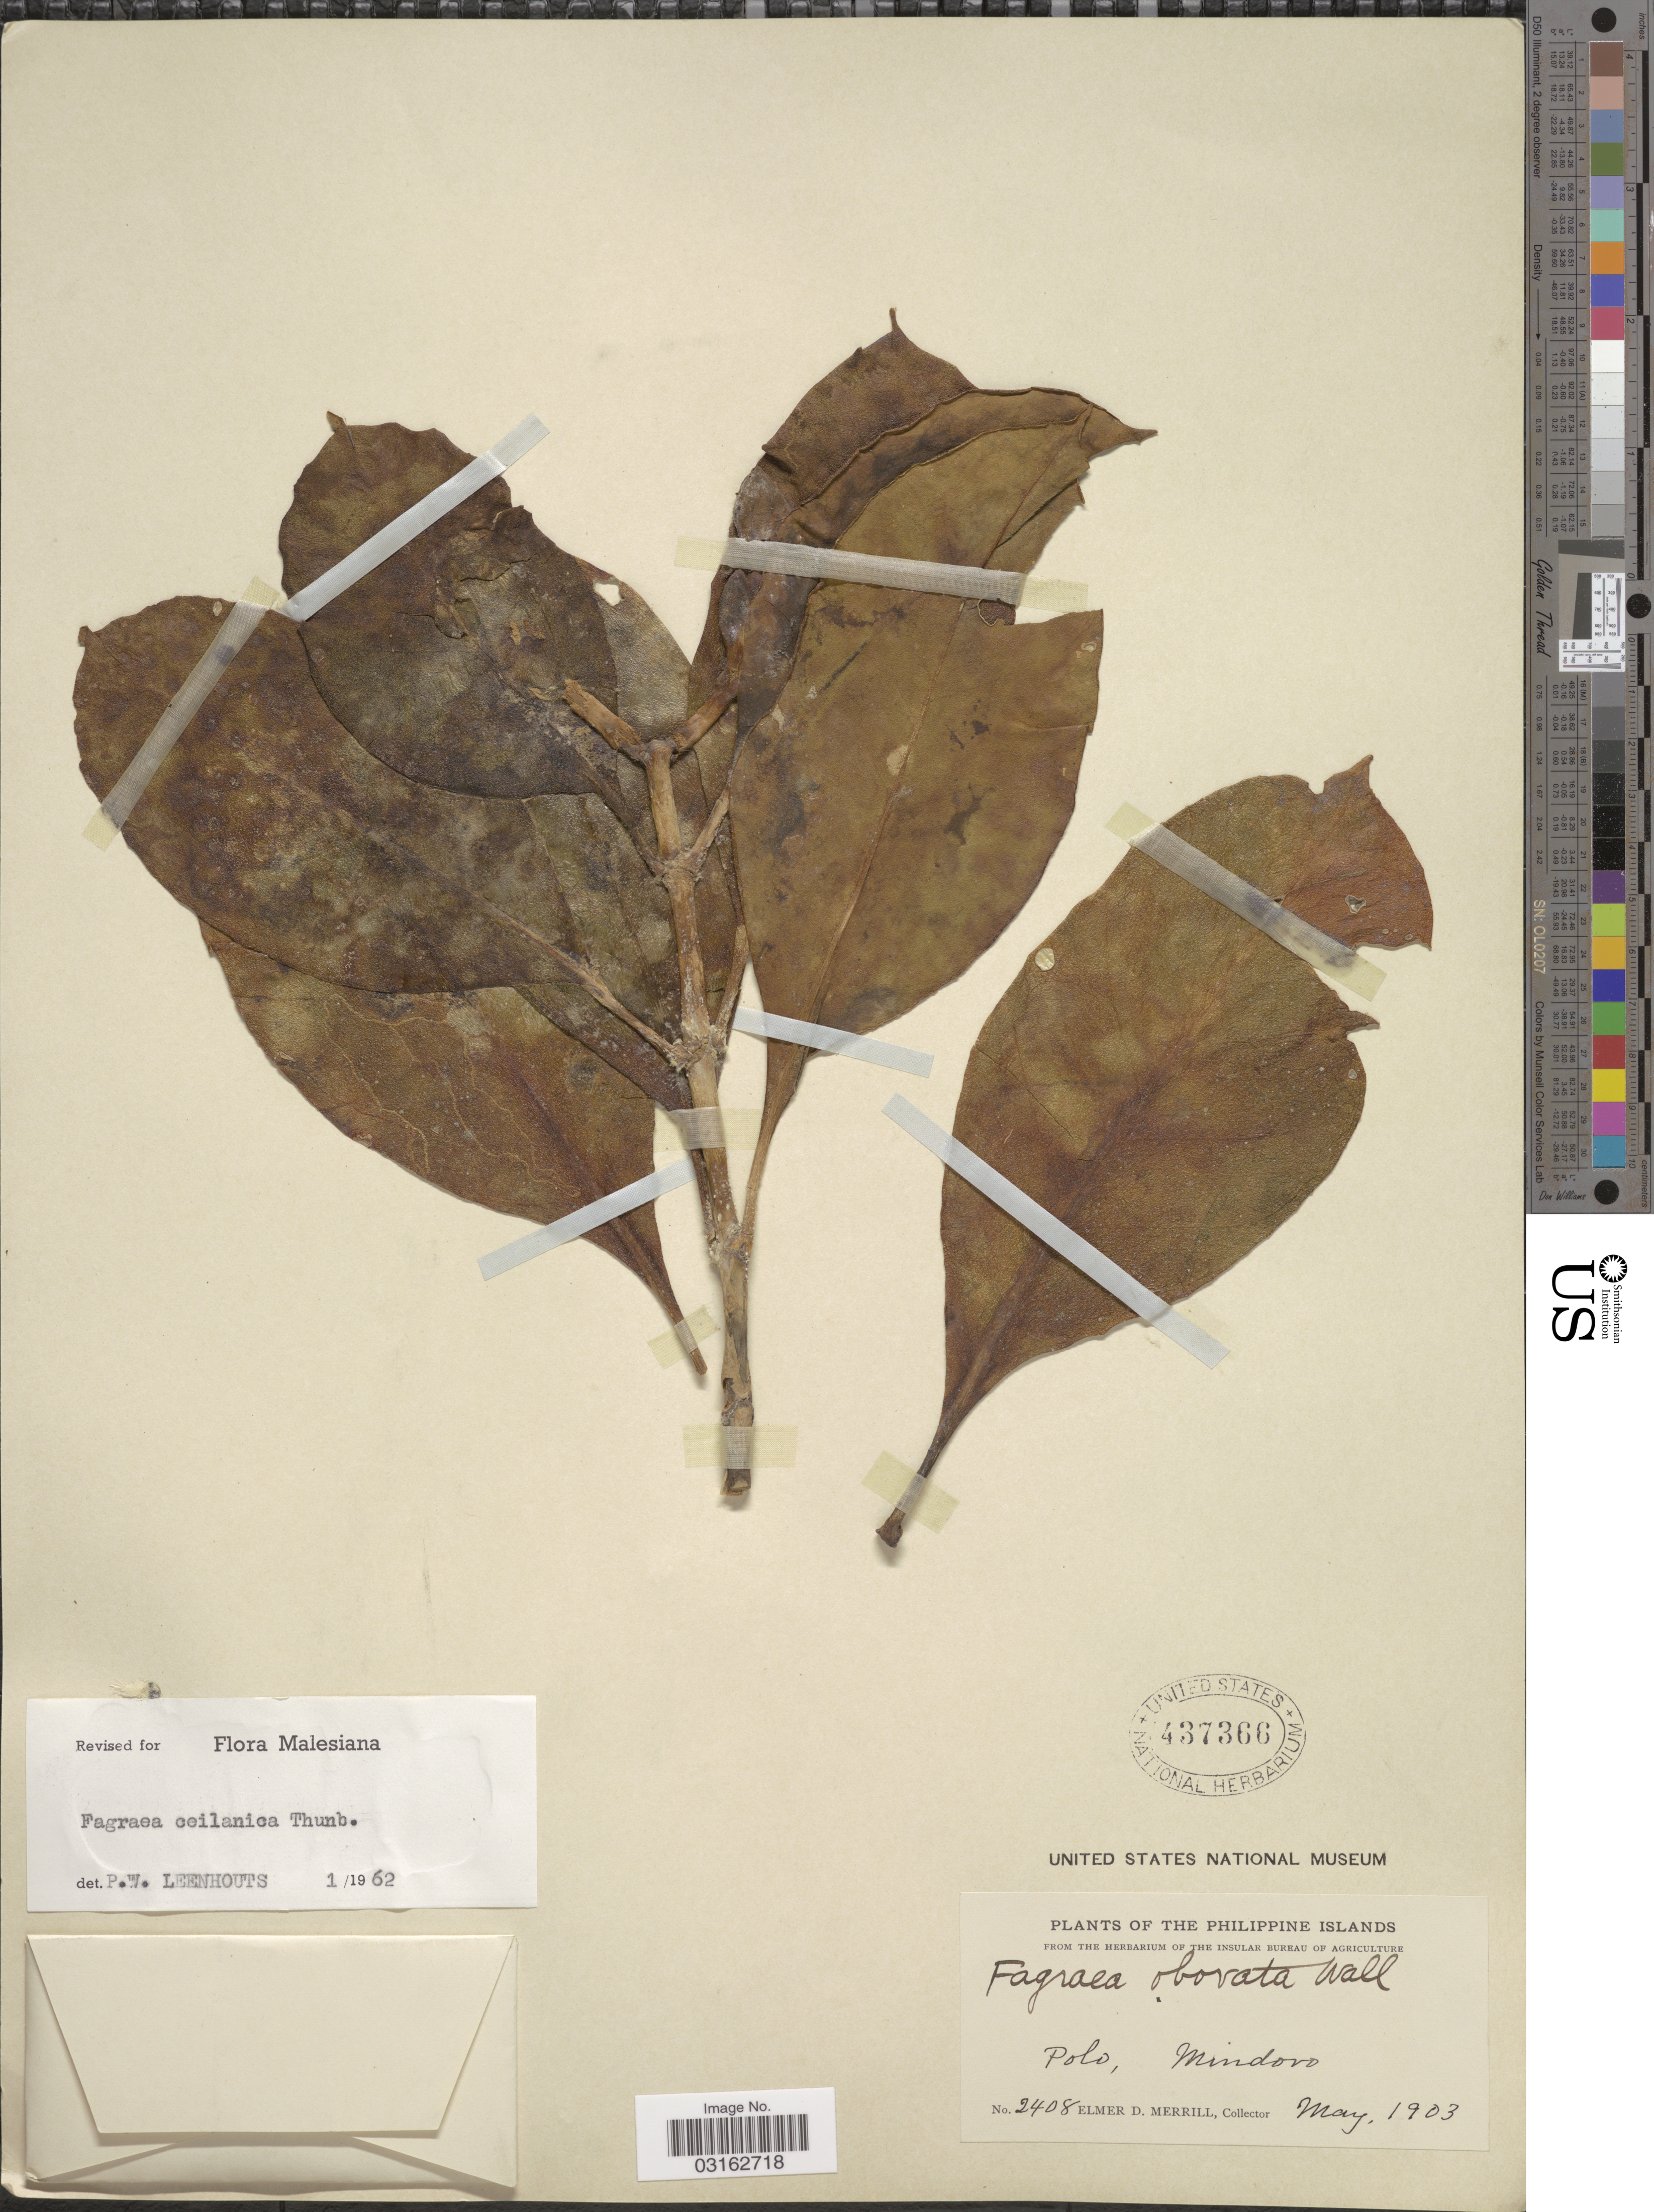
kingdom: Plantae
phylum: Tracheophyta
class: Magnoliopsida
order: Gentianales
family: Gentianaceae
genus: Fagraea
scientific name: Fagraea ceilanica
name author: Thunb.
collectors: E. D. Merrill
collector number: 2408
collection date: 1903-05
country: Philippines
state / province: Mimaropa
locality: Polo, Mindoro.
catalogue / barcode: US 437366